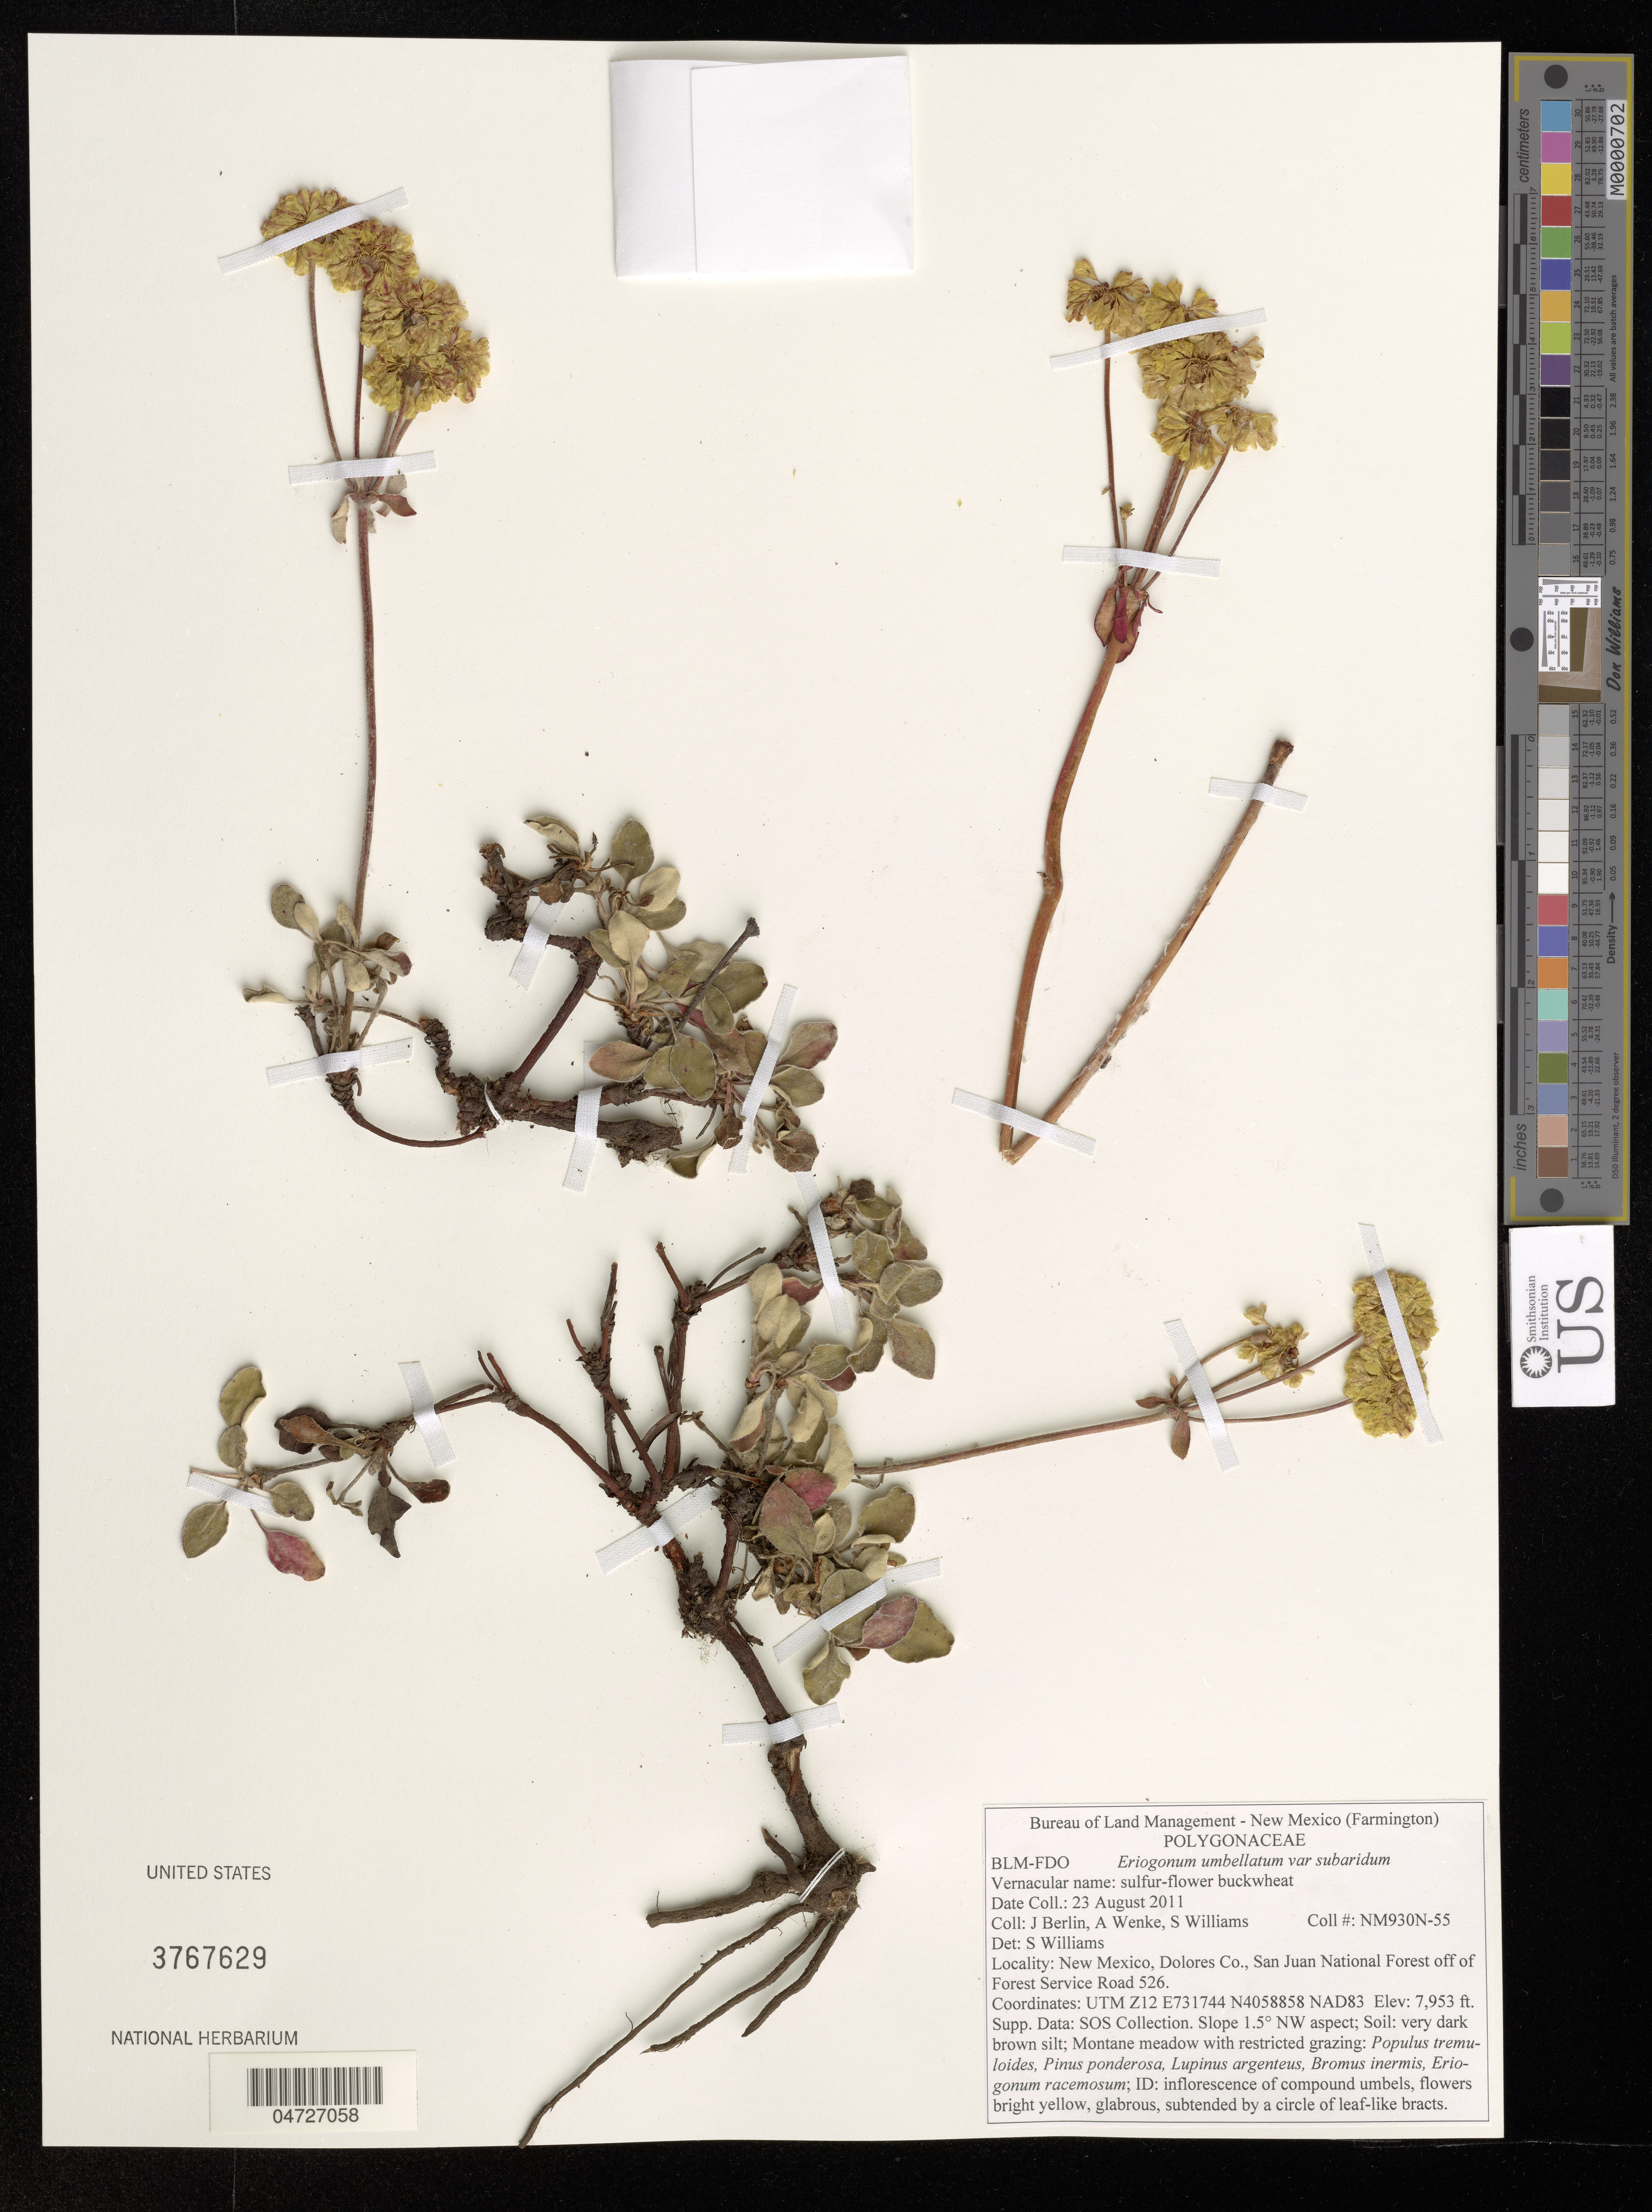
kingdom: Plantae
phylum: Tracheophyta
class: Magnoliopsida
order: Caryophyllales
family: Polygonaceae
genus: Eriogonum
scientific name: Eriogonum umbellatum var. subaridum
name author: S. Stokes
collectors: J. Berlin, A. Wenke & S. Williams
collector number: NM930N-55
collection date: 2011-08-23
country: United States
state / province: New Mexico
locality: (Farmington). Dolores Co., San Juan National Forest off of Forest Service Road 526.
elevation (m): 2424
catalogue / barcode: US 3767629